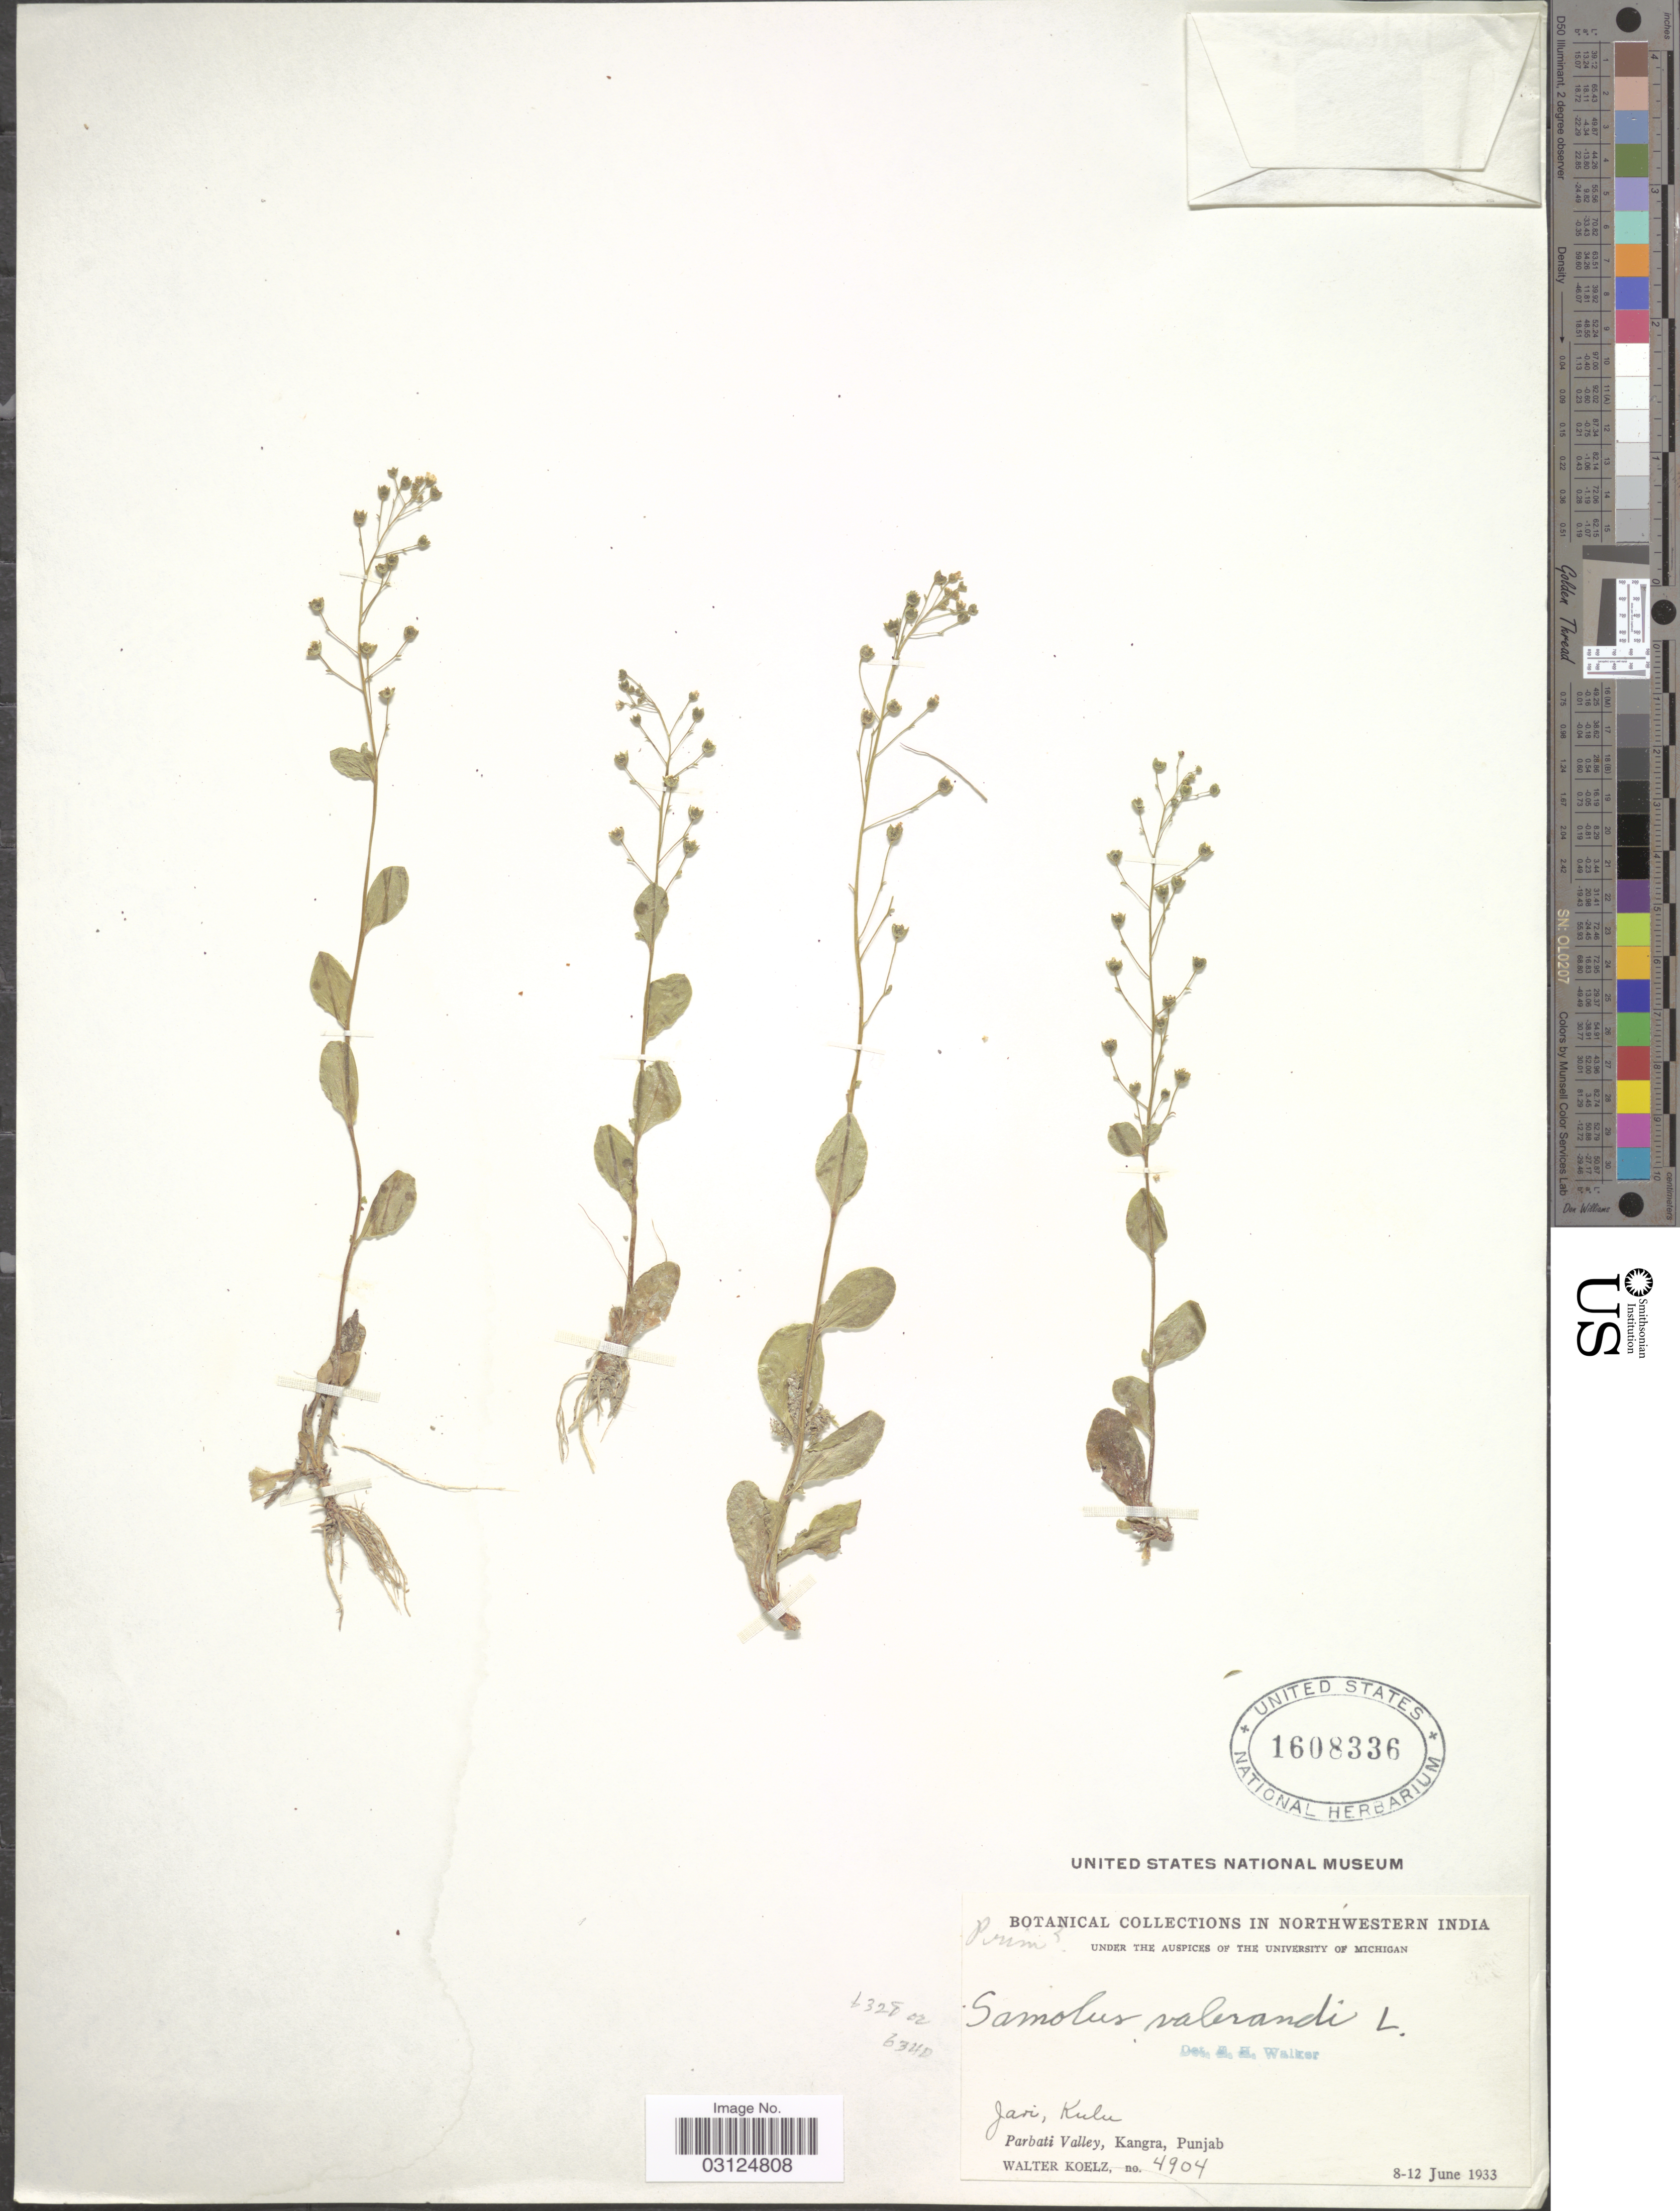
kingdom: Plantae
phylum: Tracheophyta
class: Magnoliopsida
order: Ericales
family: Primulaceae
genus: Samolus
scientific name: Samolus valerandi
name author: L.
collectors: W. N. Koelz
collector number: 4904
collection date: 1933-06-08/1933-06-12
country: India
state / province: Punjab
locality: Northwestern India. Jari, Kulu, Parbati Valley, Kangra.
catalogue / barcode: US 1608336